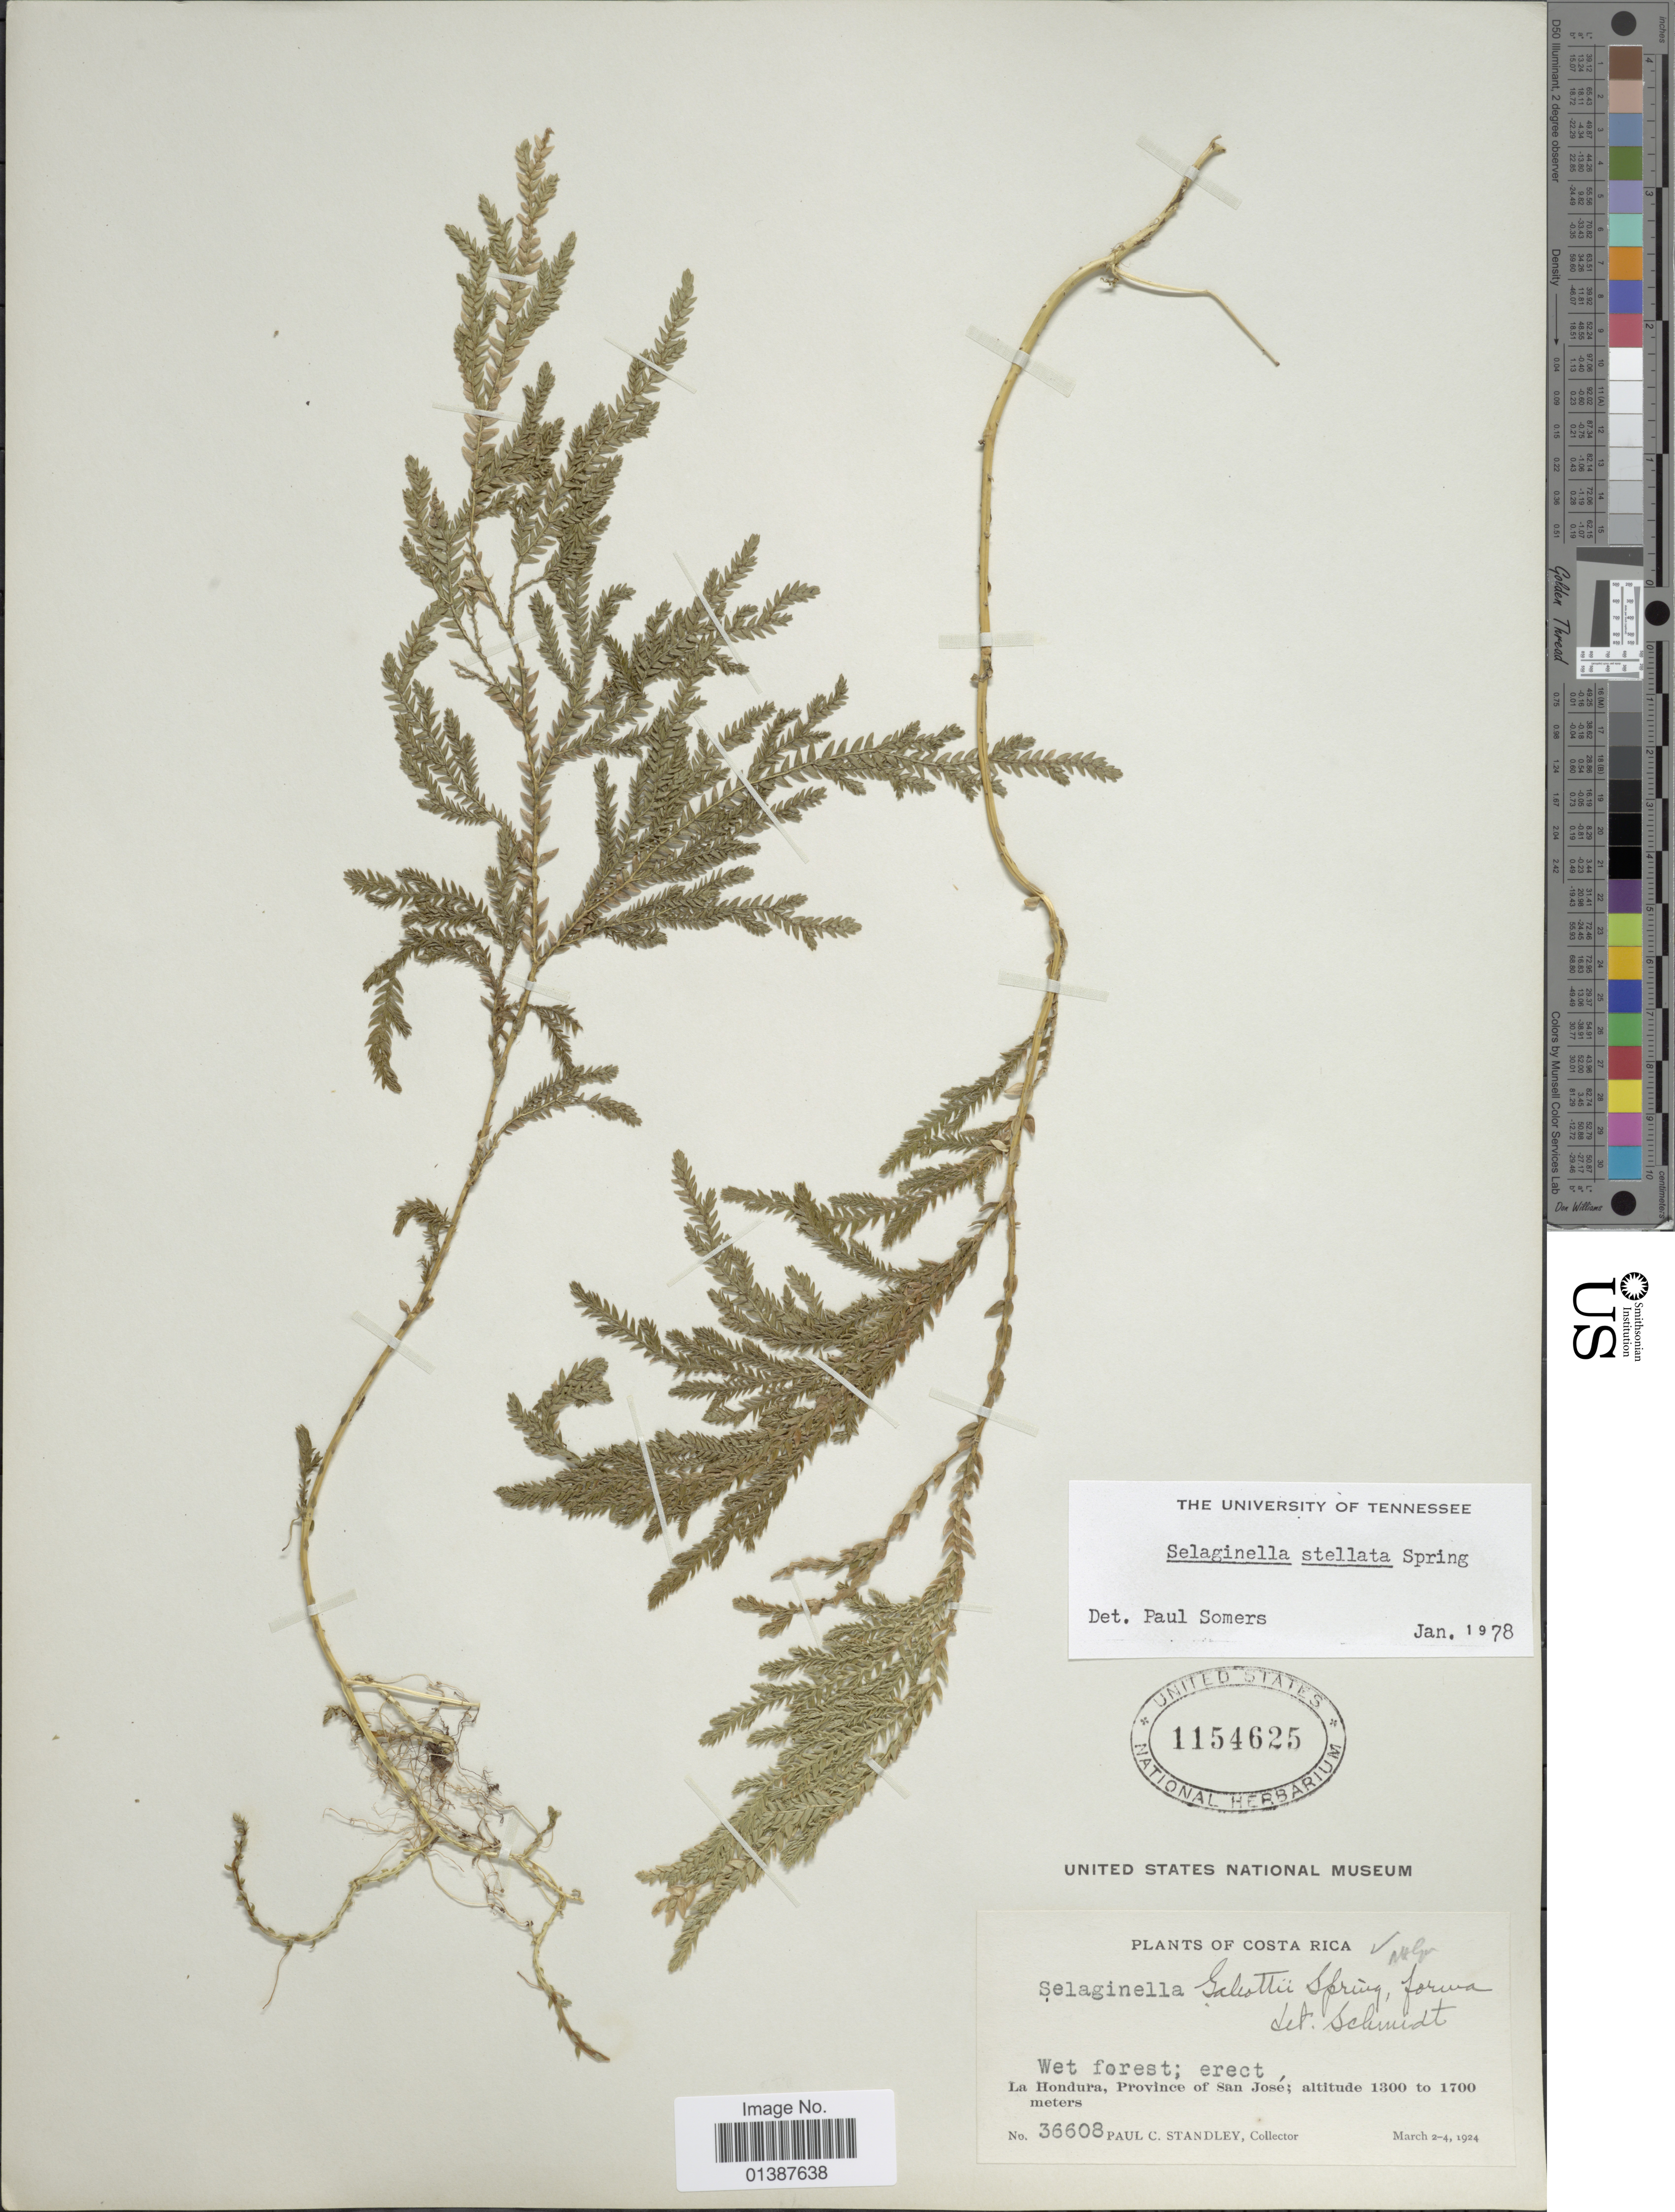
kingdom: Plantae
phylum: Tracheophyta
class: Lycopodiopsida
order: Selaginellales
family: Selaginellaceae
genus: Selaginella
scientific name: Selaginella galeottii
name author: Spring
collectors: P. C. Standley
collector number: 36608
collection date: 1924-03-02/1924-03-04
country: Costa Rica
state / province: San José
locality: La Hondura, Province of San José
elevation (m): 1300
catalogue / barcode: US 1154625